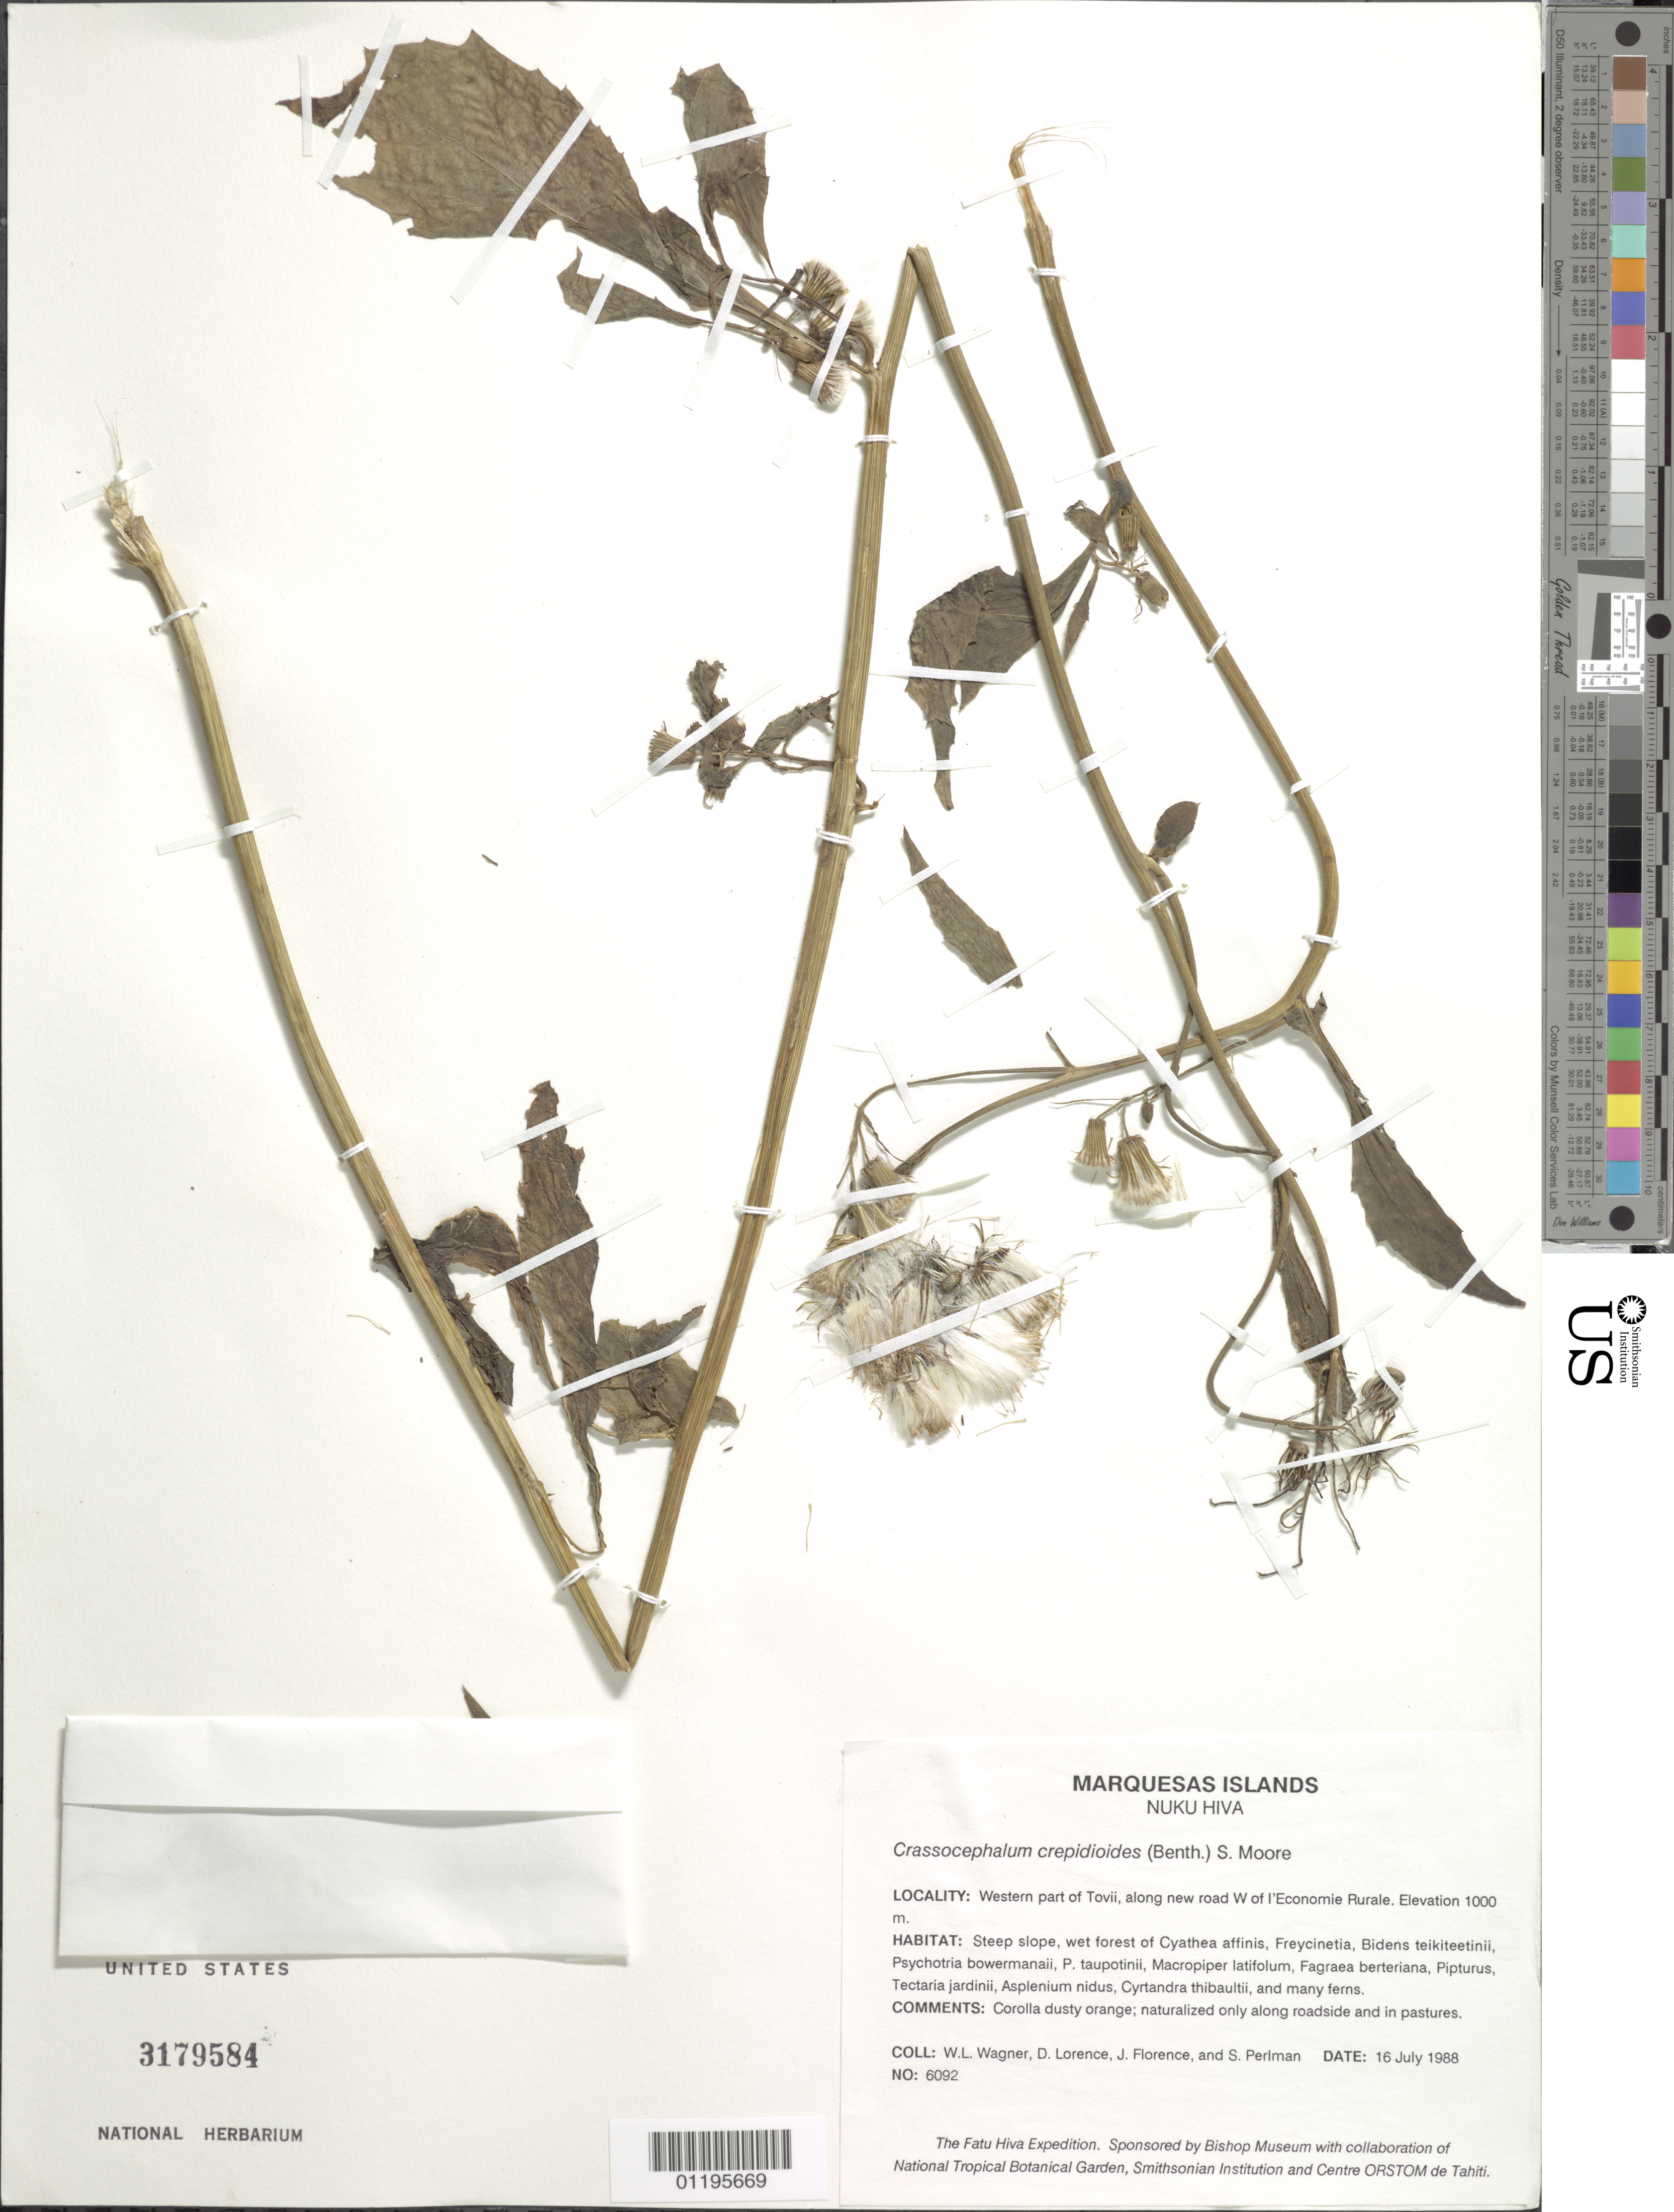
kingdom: Plantae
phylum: Tracheophyta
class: Magnoliopsida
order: Asterales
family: Asteraceae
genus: Crassocephalum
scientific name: Crassocephalum crepidioides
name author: (Benth.) S. Moore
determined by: Florence, J.; Wagner, W. L.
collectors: W. L. Wagner, D. Lorence, J. Florence & S. P. Perlman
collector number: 6092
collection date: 1988-07-16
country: French Polynesia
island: Nuku Hiva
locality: W part of Toovii, along new road W of l'Economie Rurale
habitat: Steep slope, wet forest of Cyathea affinis, Freycinetia, Bidens teikiteetinii, Psychotria bowermanaii, P. taupotinii, Macropiper latifolum, Fagraea berteriana, Pipturus, Tectaria jardinii, Asplenium n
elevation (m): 1000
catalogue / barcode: US 3179584